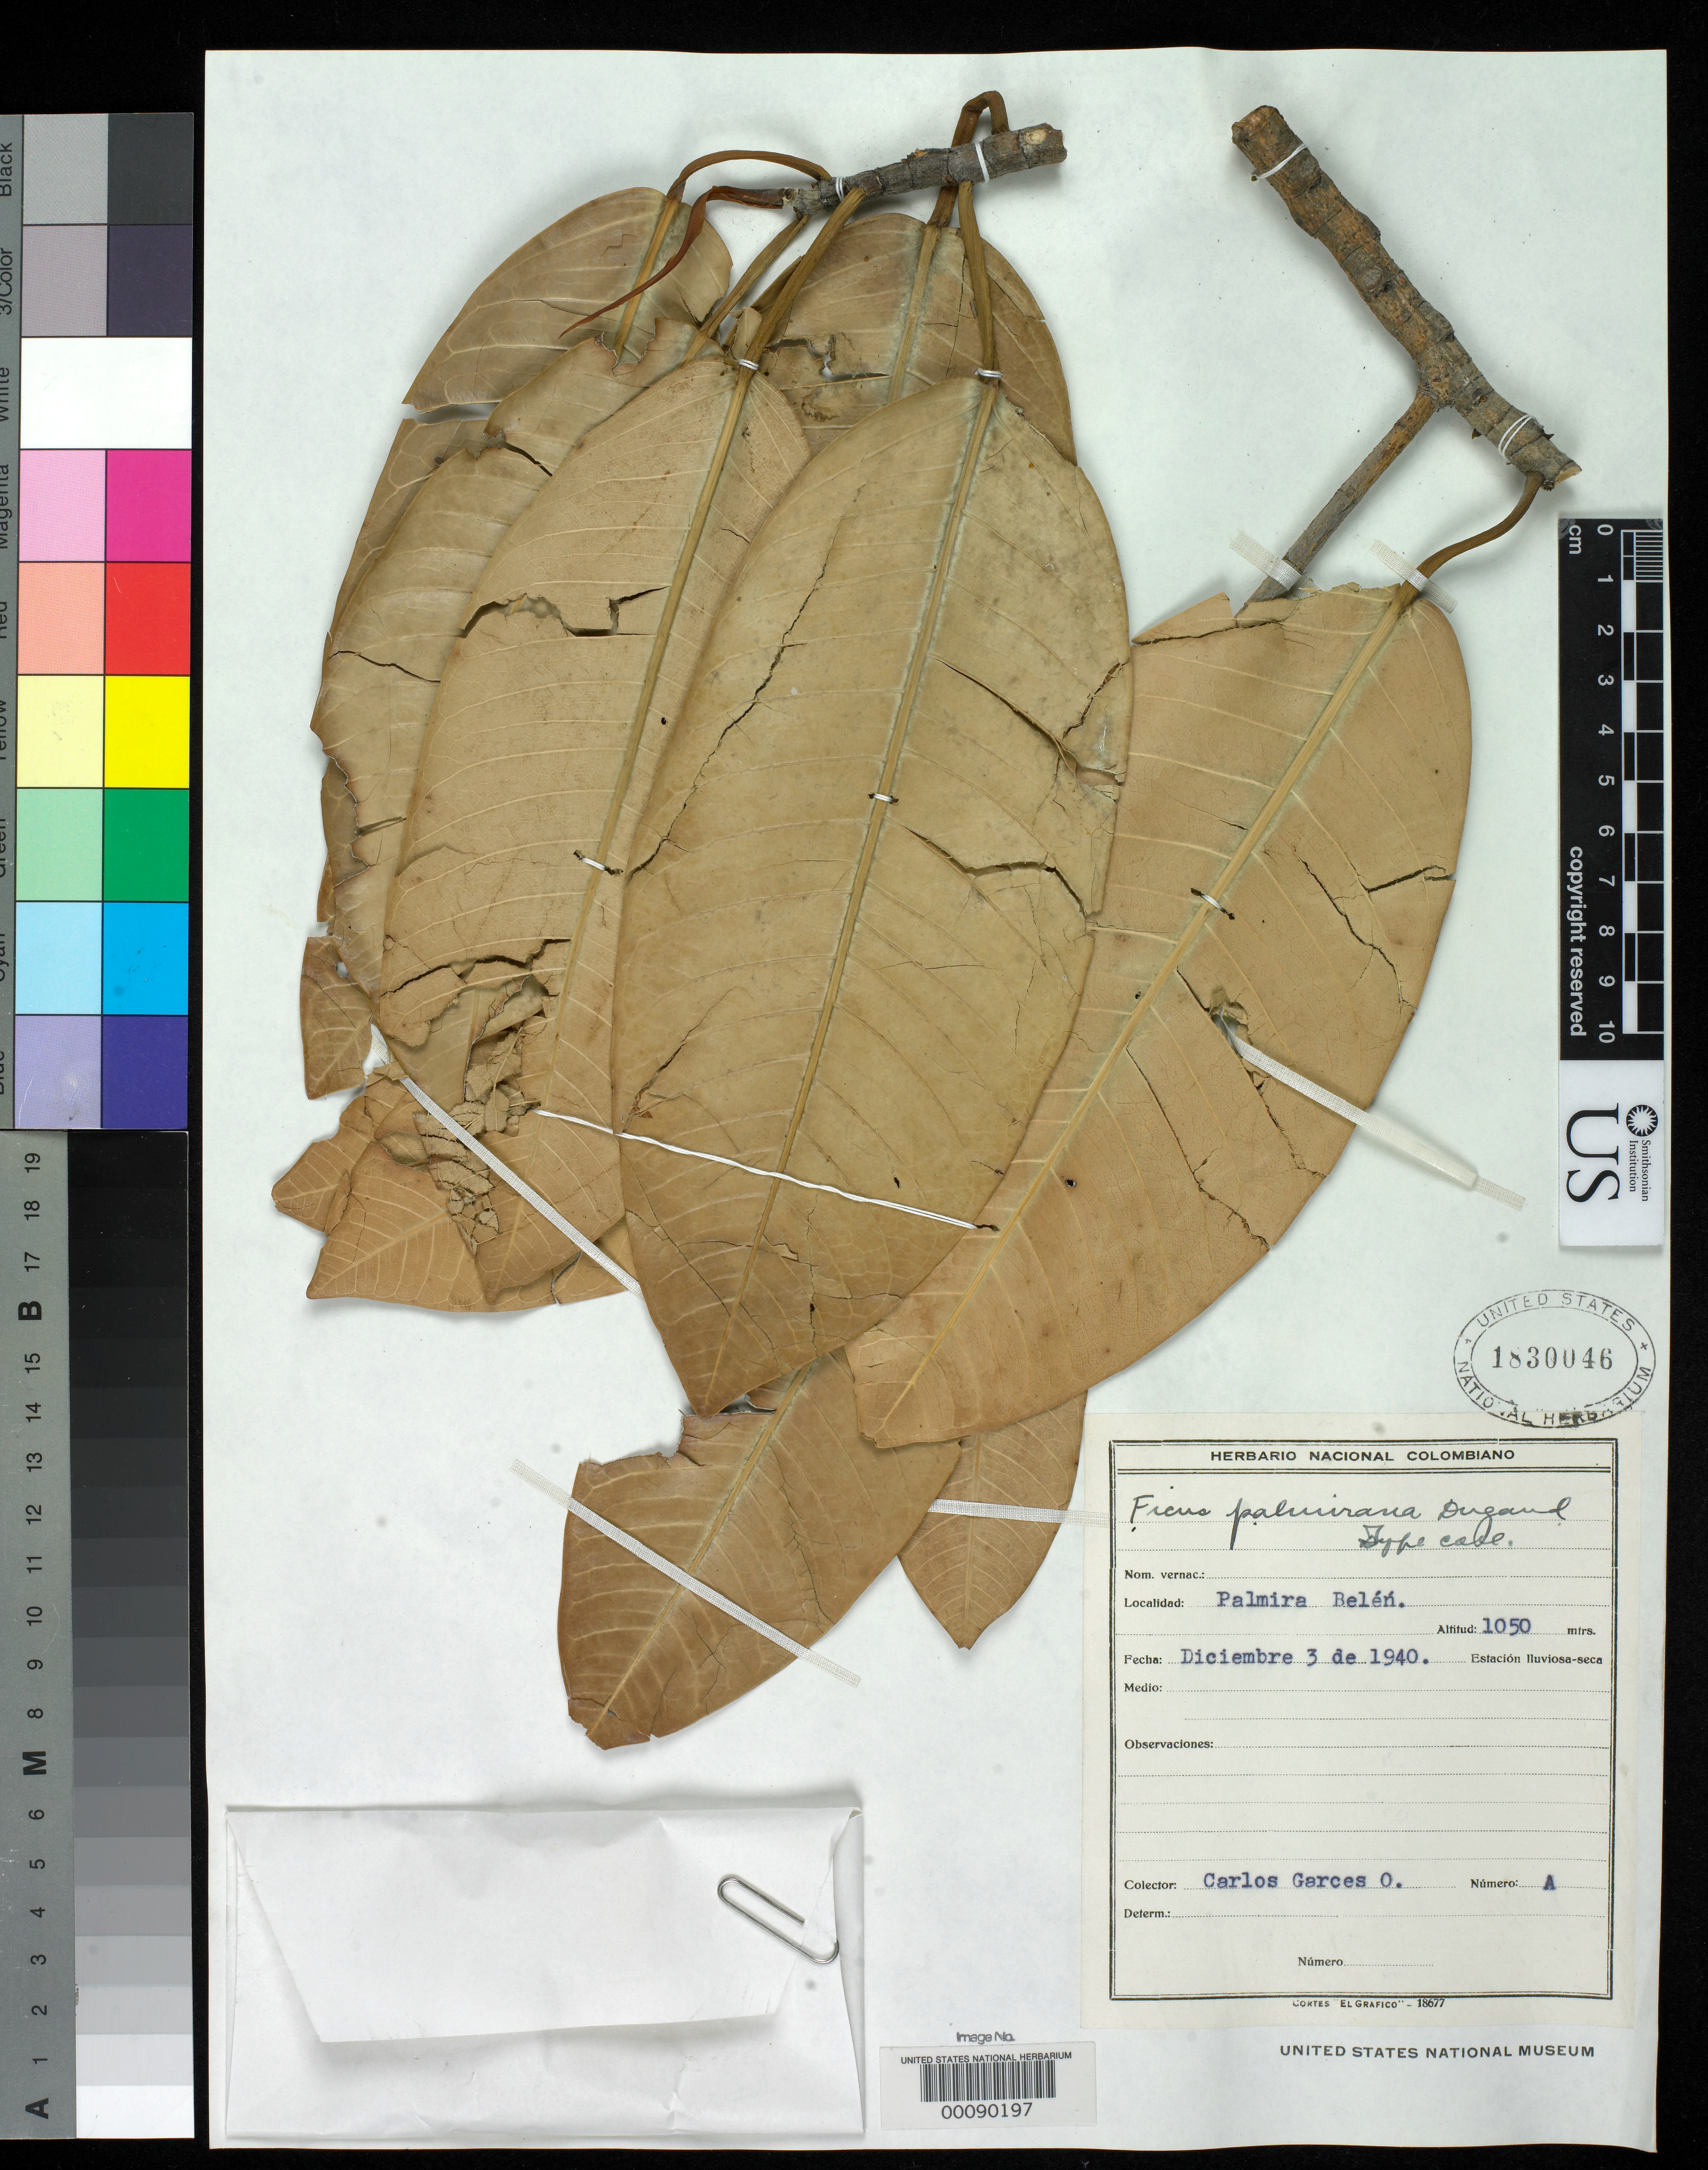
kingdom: Plantae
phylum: Tracheophyta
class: Magnoliopsida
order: Rosales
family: Moraceae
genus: Ficus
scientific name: Ficus palmirana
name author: Dugand G.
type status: Isotype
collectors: C. Garces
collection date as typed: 03 Dec 1940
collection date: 1940-12-03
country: Colombia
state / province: Valle del Cauca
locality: El Valle.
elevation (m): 1050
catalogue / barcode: US 1830046